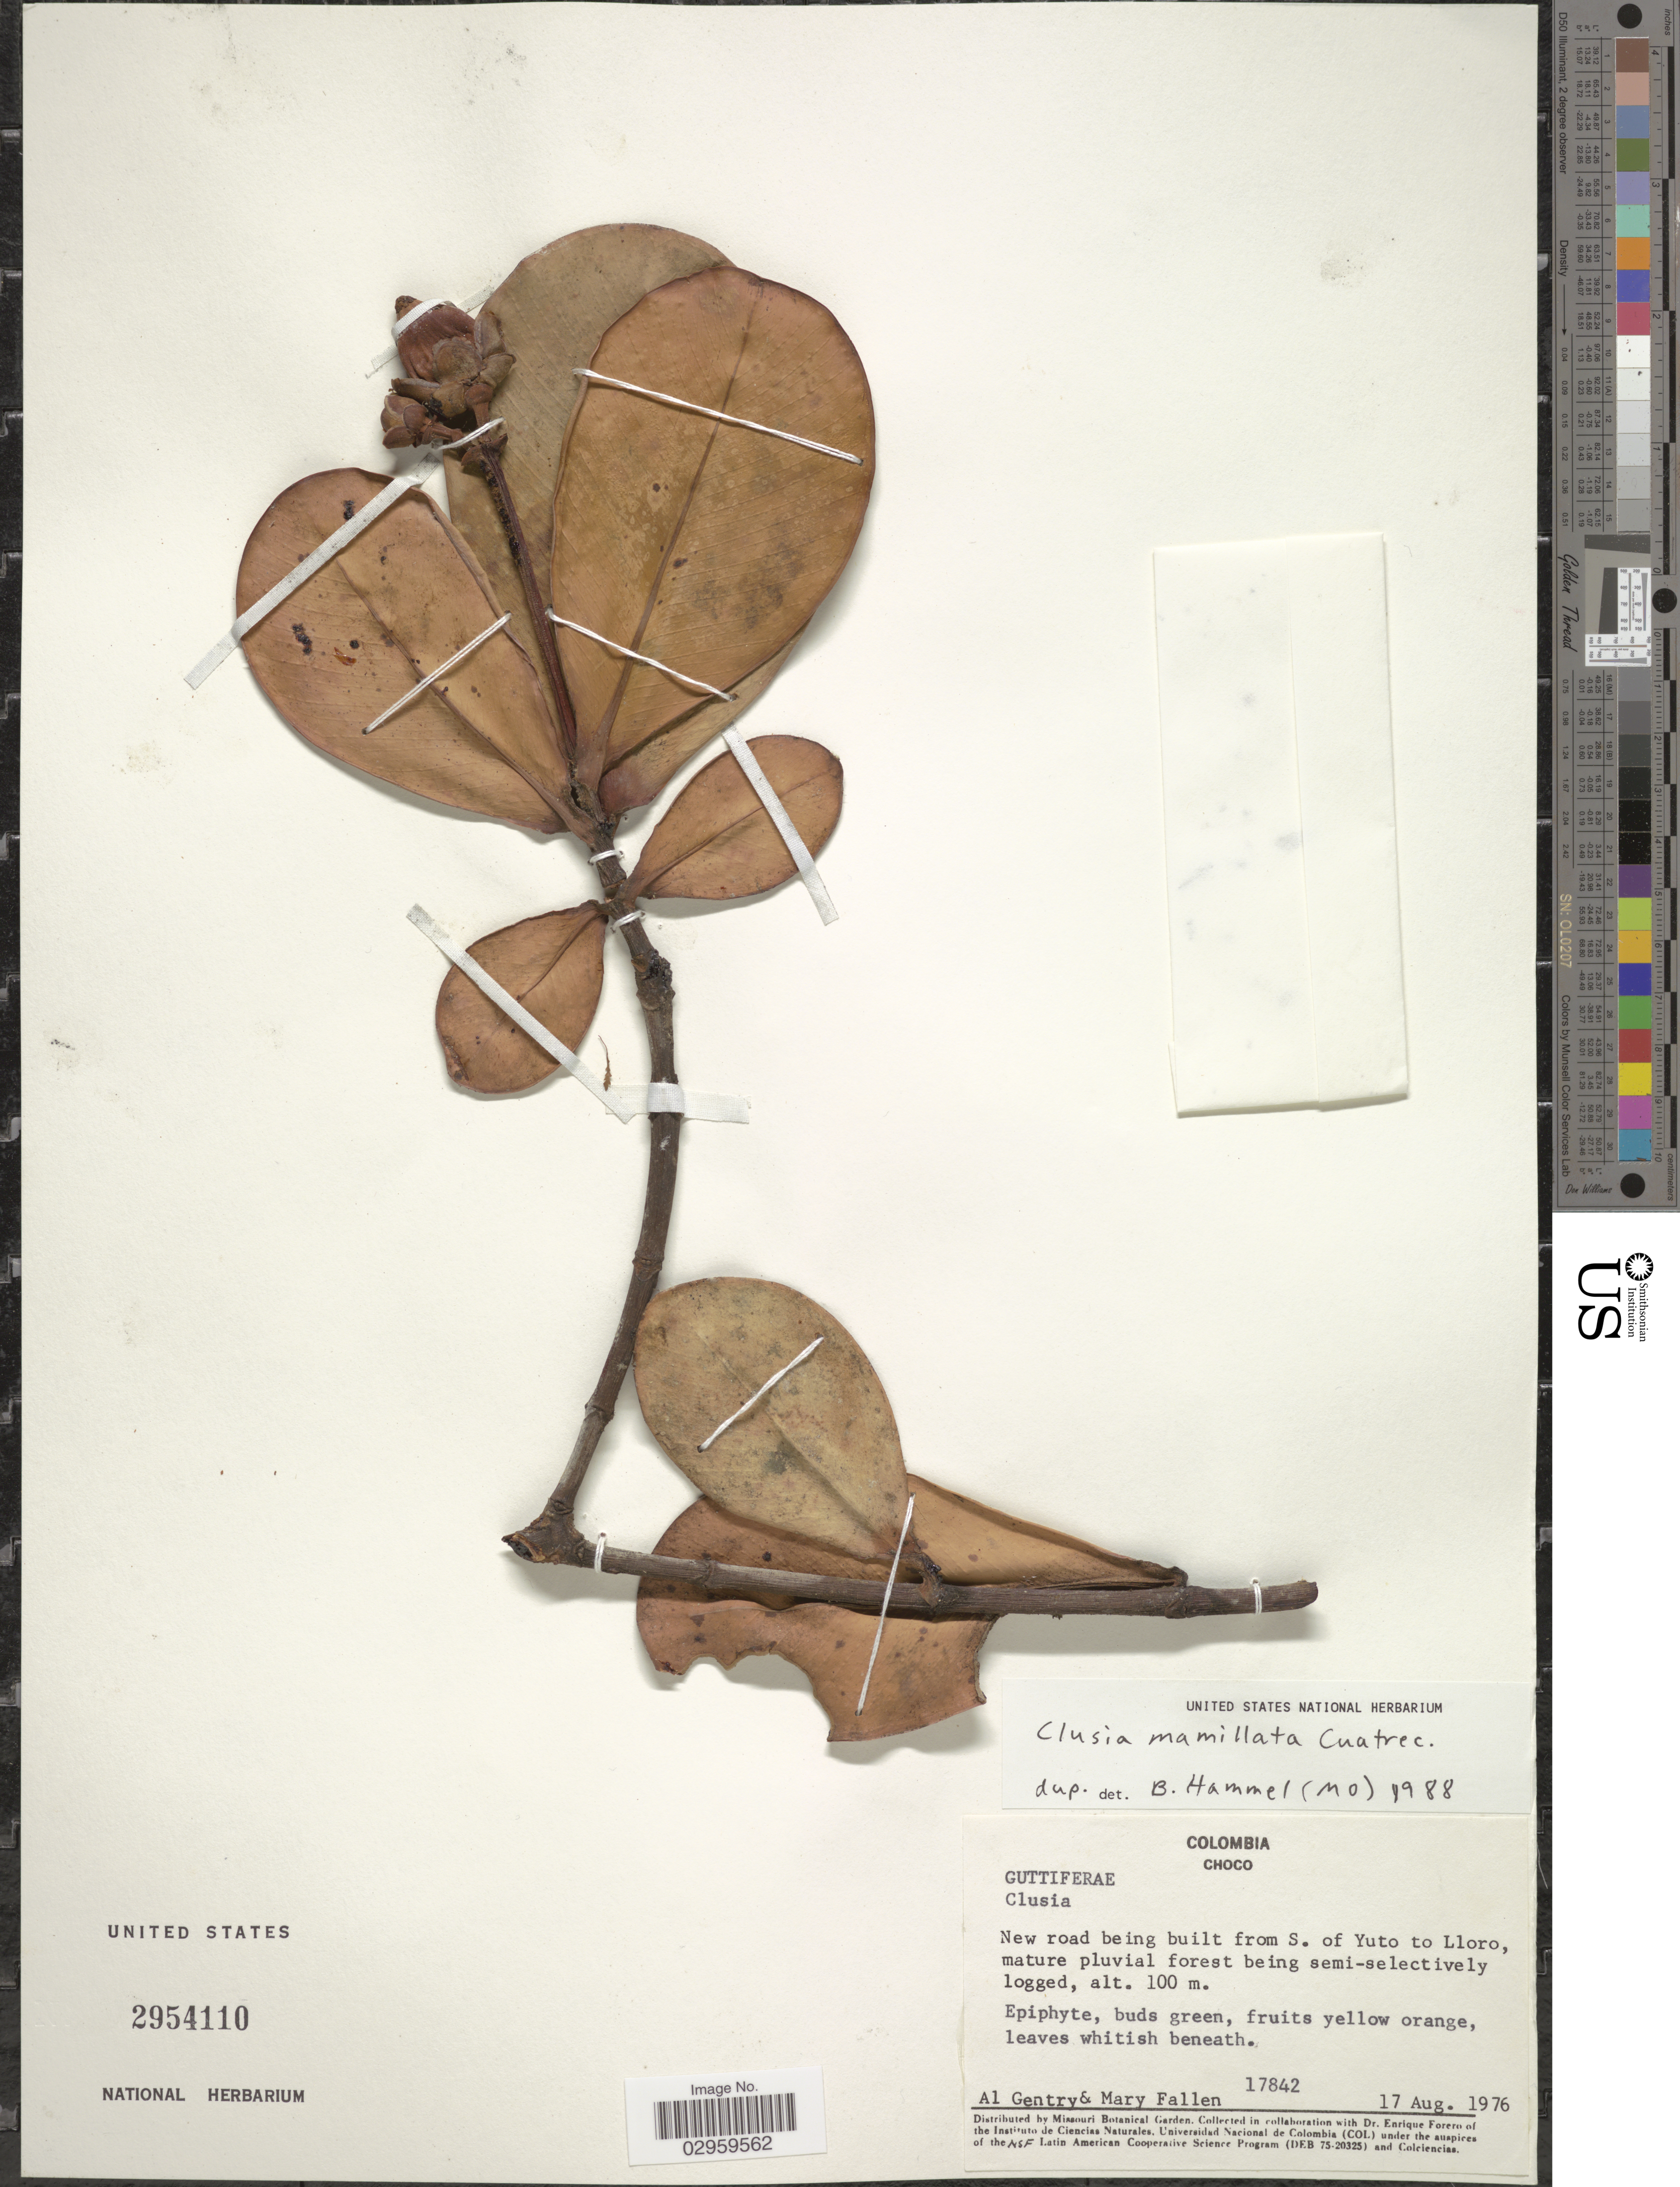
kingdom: Plantae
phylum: Tracheophyta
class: Magnoliopsida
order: Malpighiales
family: Clusiaceae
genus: Clusia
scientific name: Clusia mamillata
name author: Cuatrec.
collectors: A. H. Gentry & M. Fallen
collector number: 17842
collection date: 1976-08-17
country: Colombia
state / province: Chocó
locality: New road being built from S. of Yuto to Lloro.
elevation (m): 100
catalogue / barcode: US 2954110